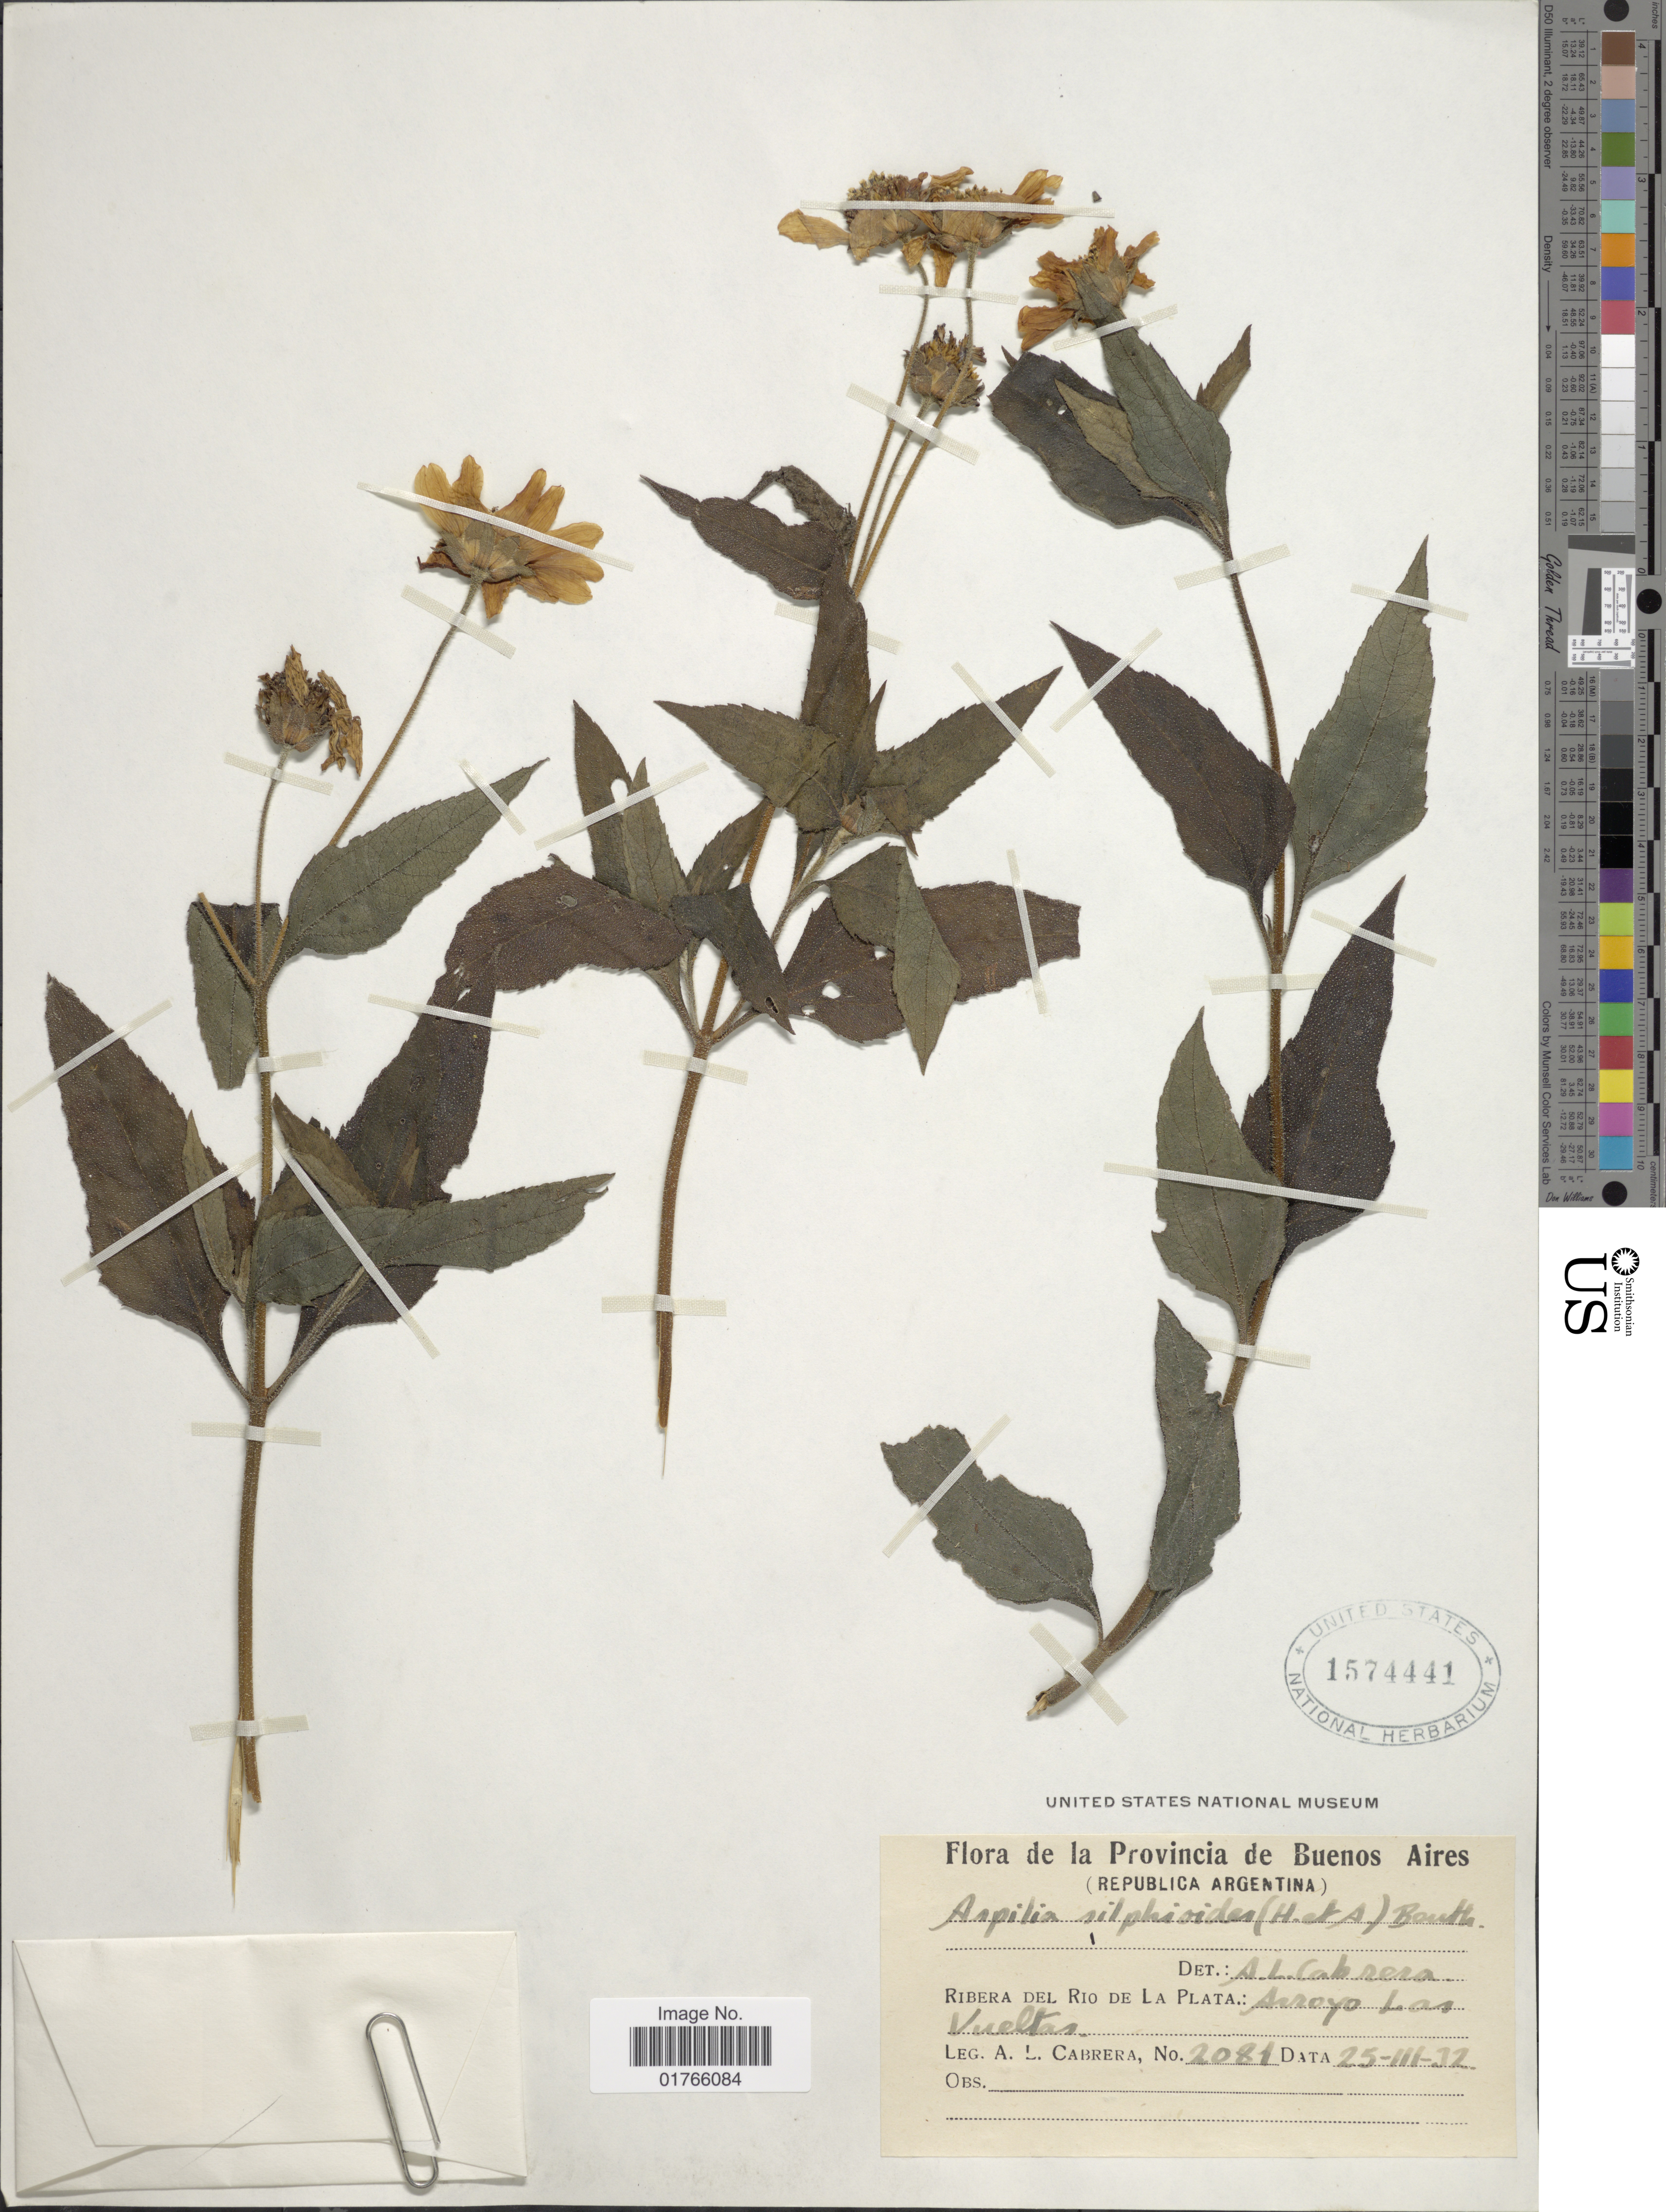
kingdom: Plantae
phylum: Tracheophyta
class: Magnoliopsida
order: Asterales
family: Asteraceae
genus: Aspilia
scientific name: Aspilia silphioides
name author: (Hook. & Arn.) Benth. ex Benth. & Hook. f.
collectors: A. L. Cabrera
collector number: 2081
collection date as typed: Transcribed d/m/y: 25/3/32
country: Argentina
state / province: Buenos Aires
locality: Republica Argentina, Ribera del Rio de La Plata, Arroyo Las Vueltas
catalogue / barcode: US 1574441